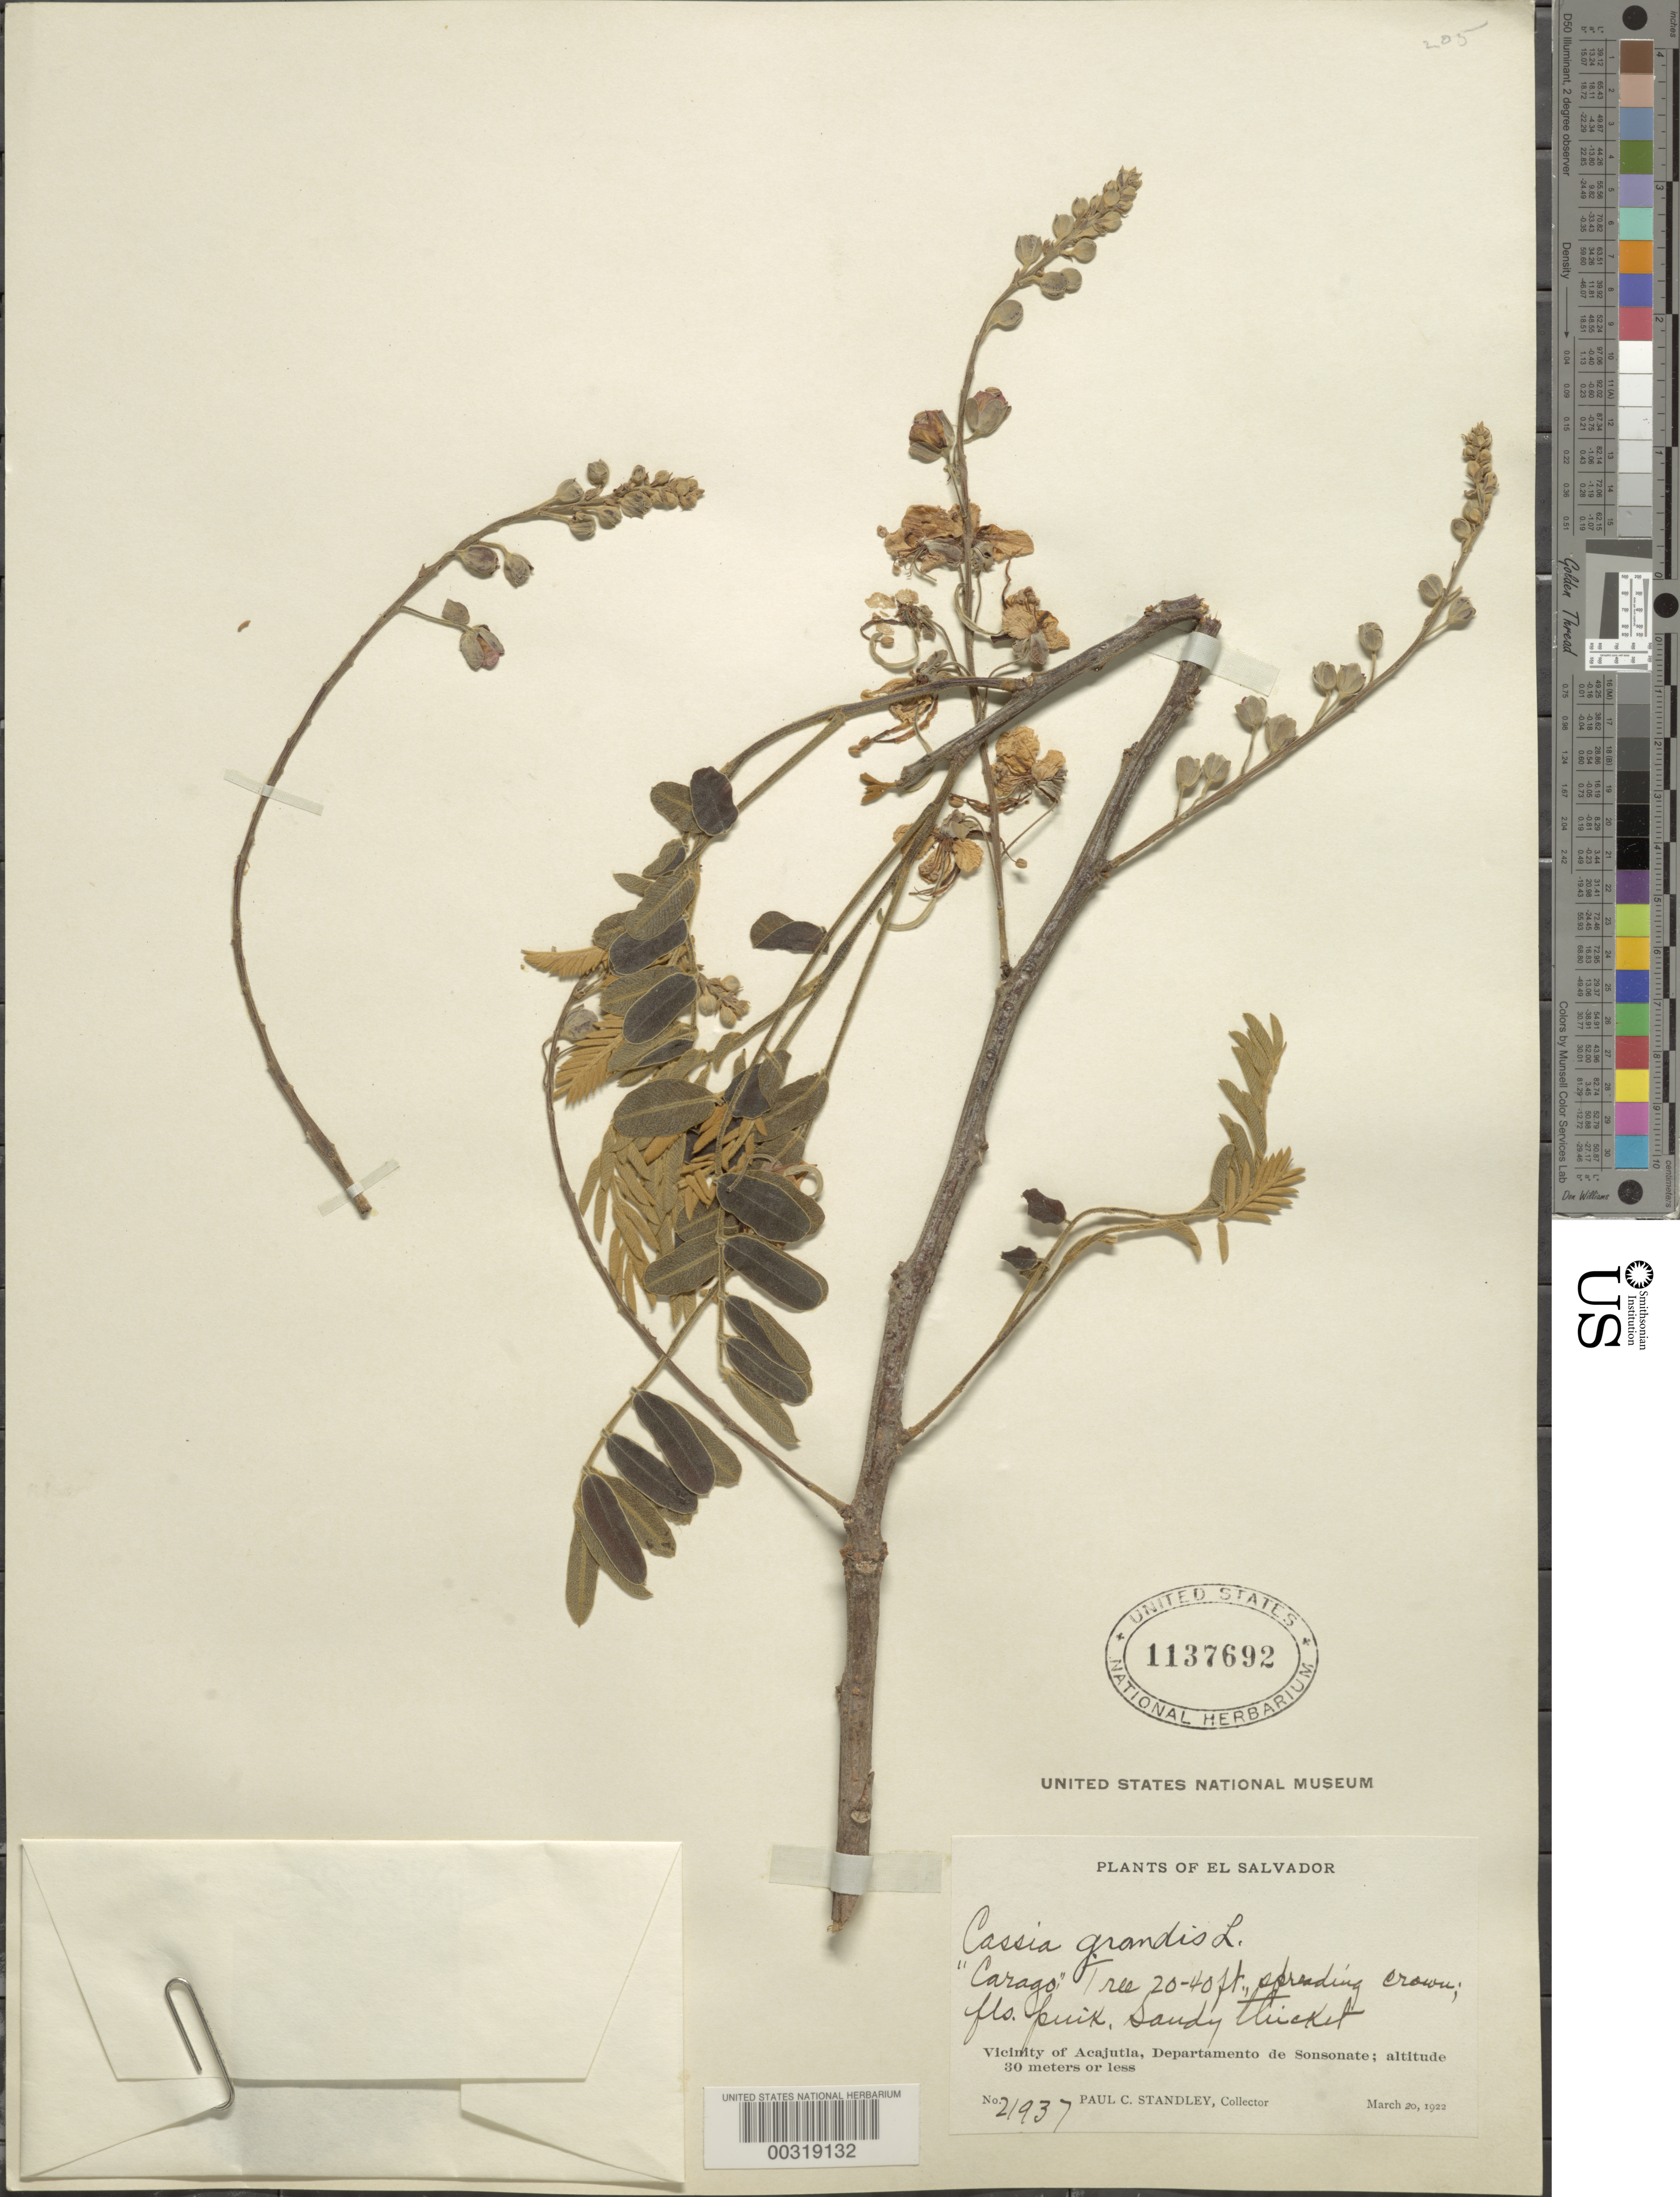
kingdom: Plantae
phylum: Tracheophyta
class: Magnoliopsida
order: Fabales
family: Fabaceae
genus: Cassia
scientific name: Cassia grandis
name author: L. f.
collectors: P. C. Standley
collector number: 21937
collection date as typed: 20 Mar 1922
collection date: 1922-03-20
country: El Salvador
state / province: Sonsonate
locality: Vicinity of acajutla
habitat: Sandy thicket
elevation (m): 30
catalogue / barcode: US 1137692